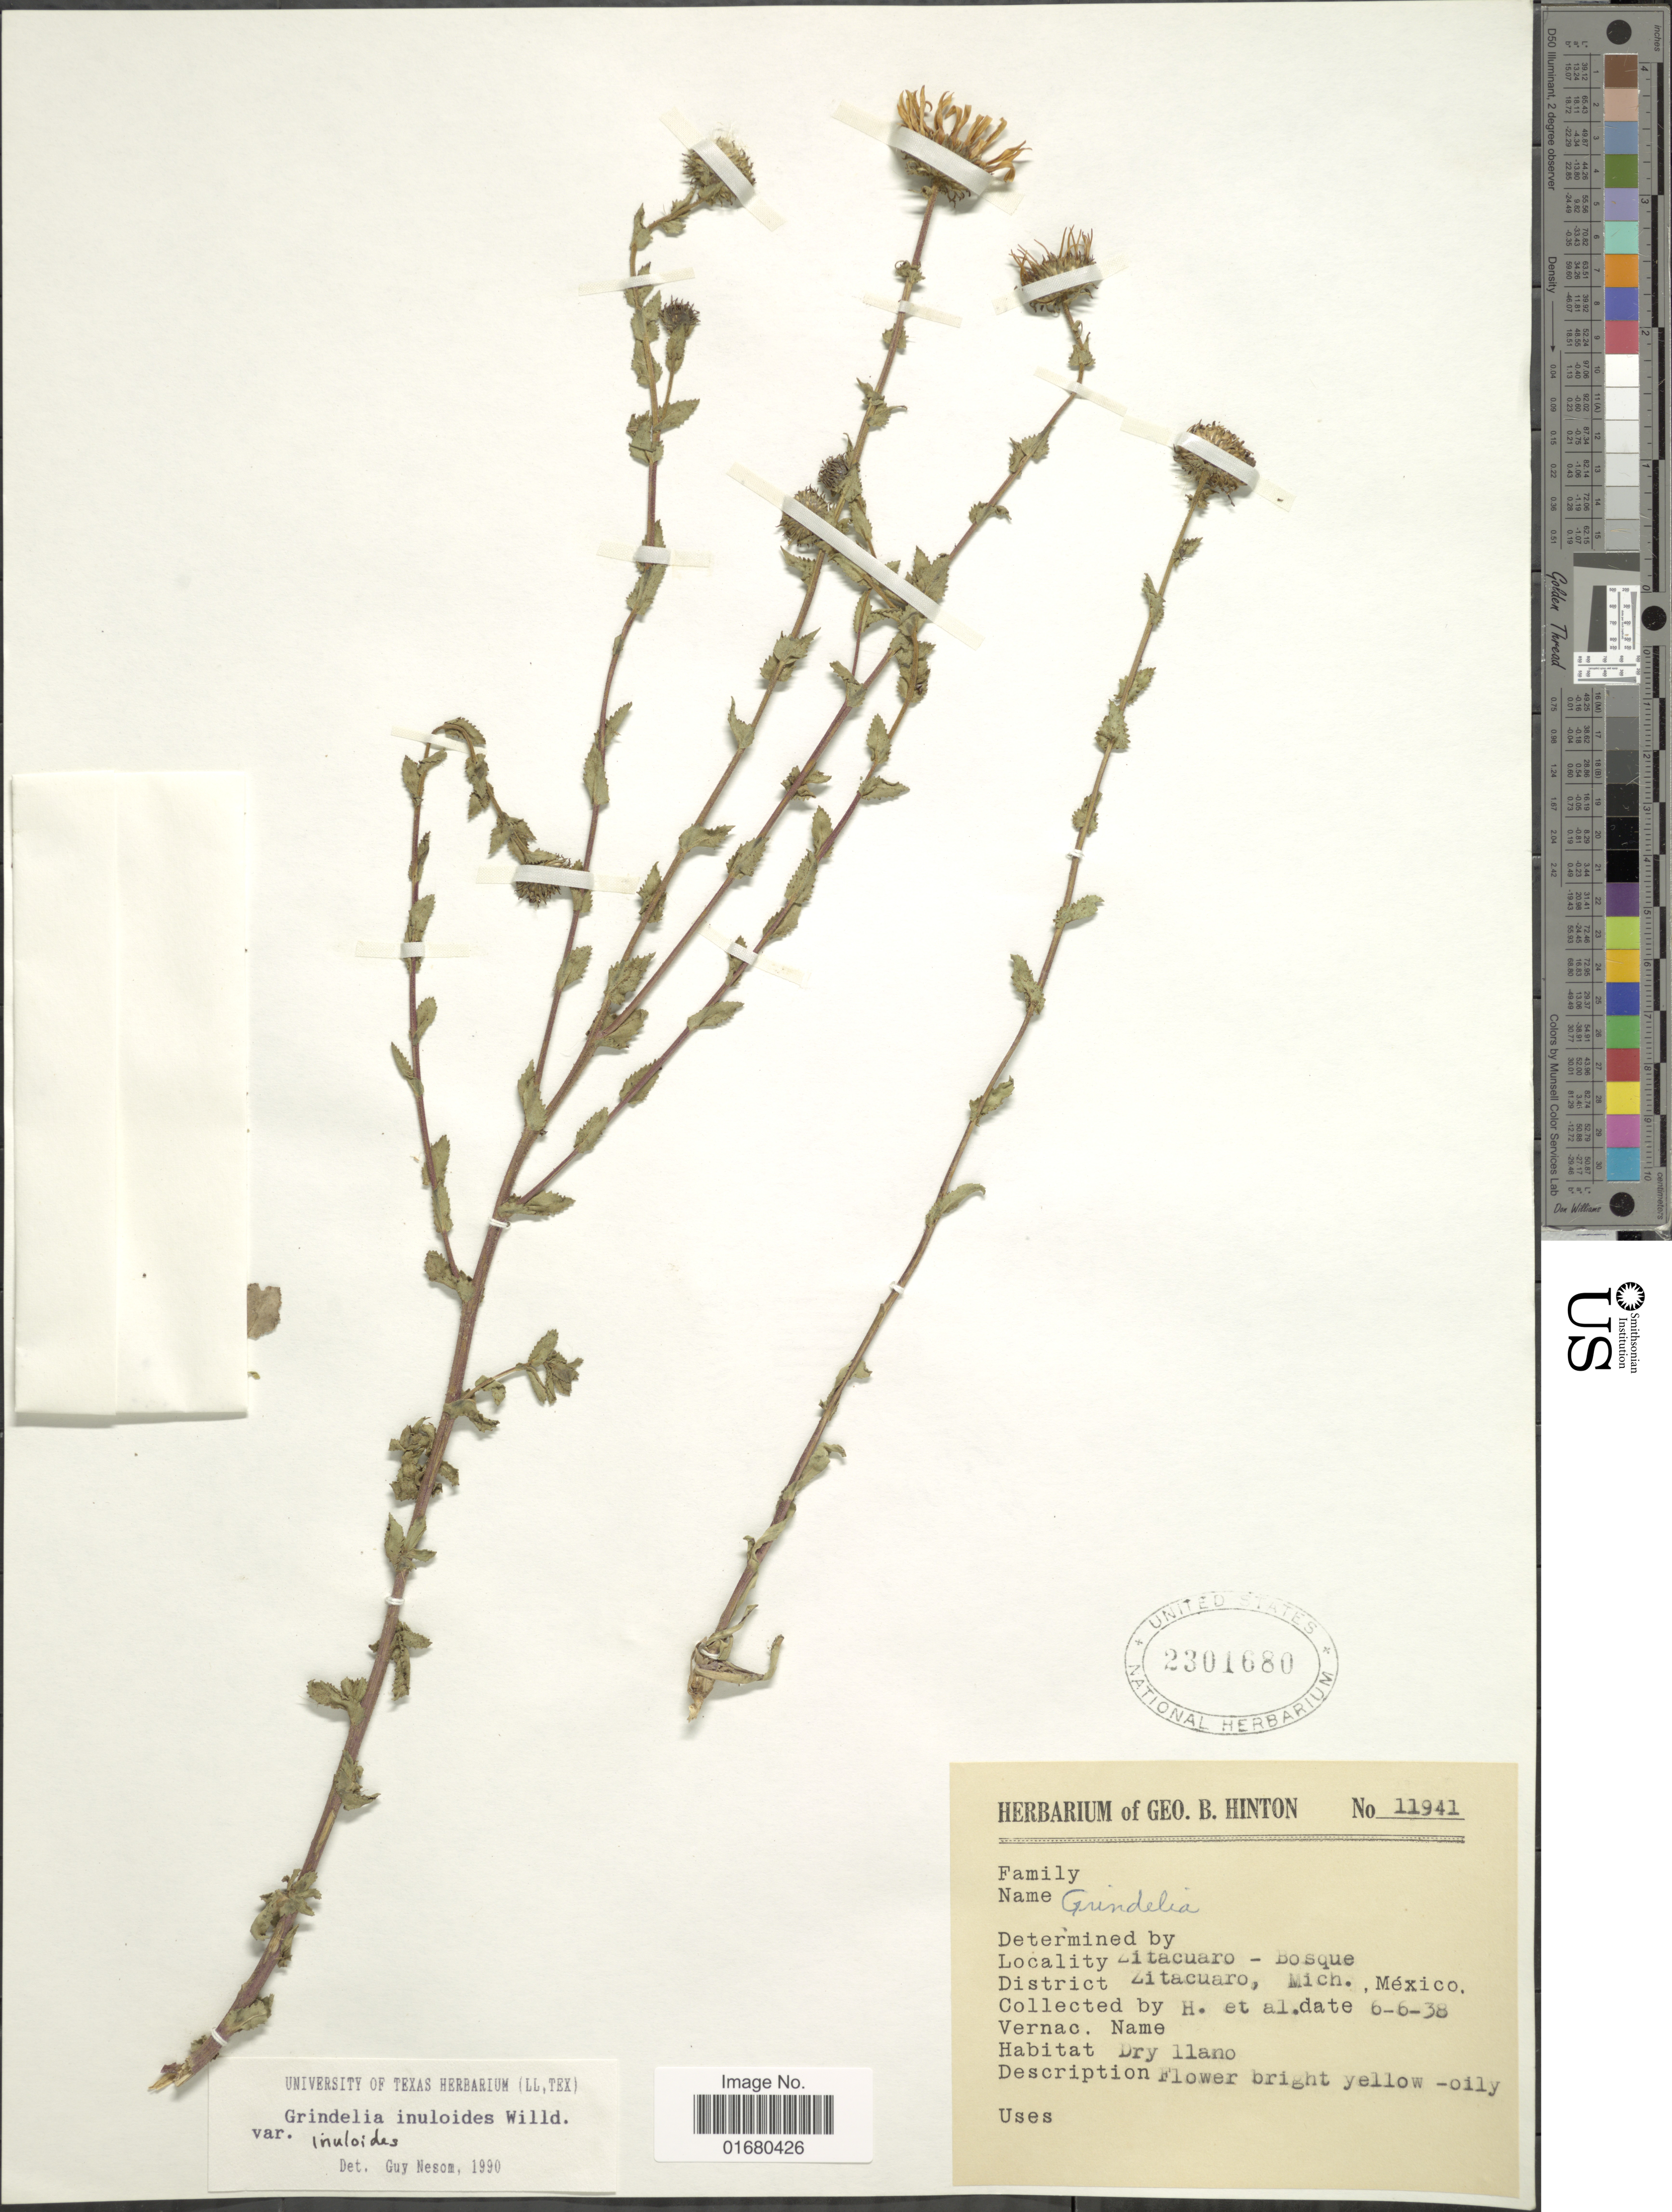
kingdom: Plantae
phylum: Tracheophyta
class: Magnoliopsida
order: Asterales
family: Asteraceae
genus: Grindelia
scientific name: Grindelia inuloides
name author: Willd.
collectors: G. B. Hinton & et al.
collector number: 11941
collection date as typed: Transcribed d/m/y: 6/6/38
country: Mexico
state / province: Michoacán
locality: Zitacuaro - Bosque, Zitacuaro, Mich.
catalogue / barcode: US 2301680